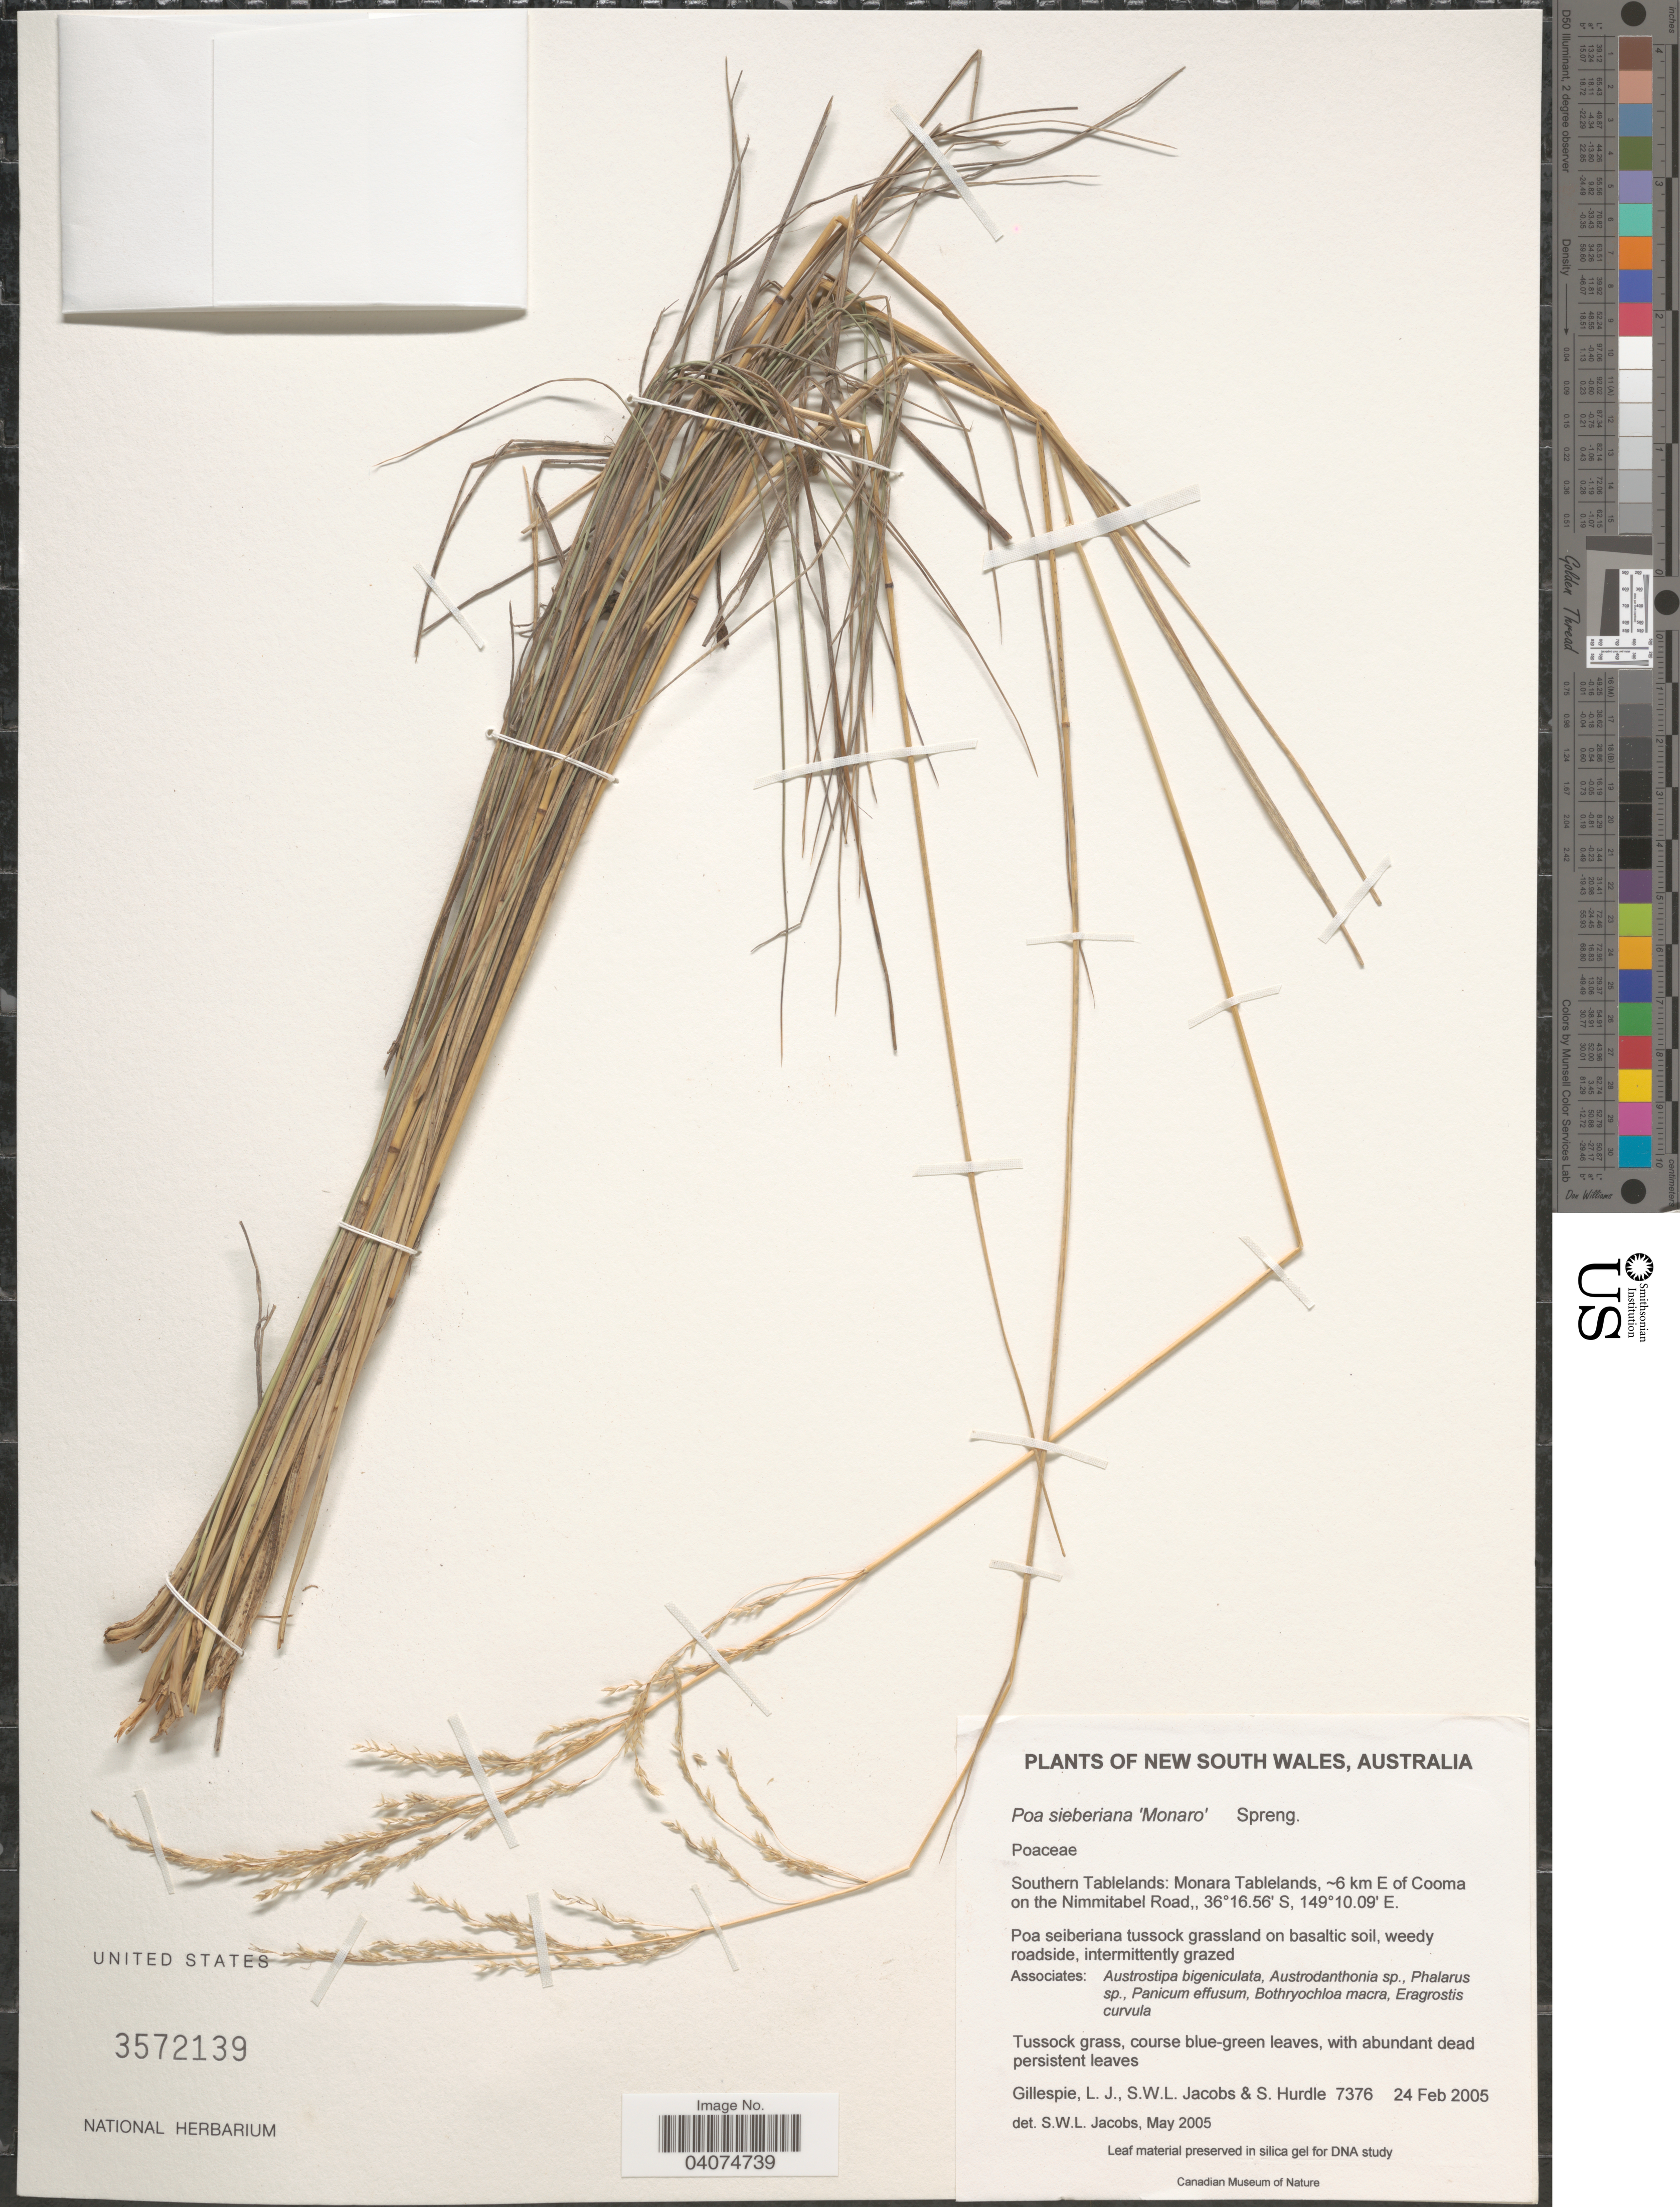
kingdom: Plantae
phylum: Tracheophyta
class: Liliopsida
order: Poales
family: Poaceae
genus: Poa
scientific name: Poa sieberiana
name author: Spreng.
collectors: L. Gillespie, S. W. L. Jacobs & S. Hurdle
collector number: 7376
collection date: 2005-02-24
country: Australia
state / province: New South Wales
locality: Southern Tablelands: Monara Tablelands, ~6 km E of Cooma on the Nimmitabel Road.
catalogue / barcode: US 3572139